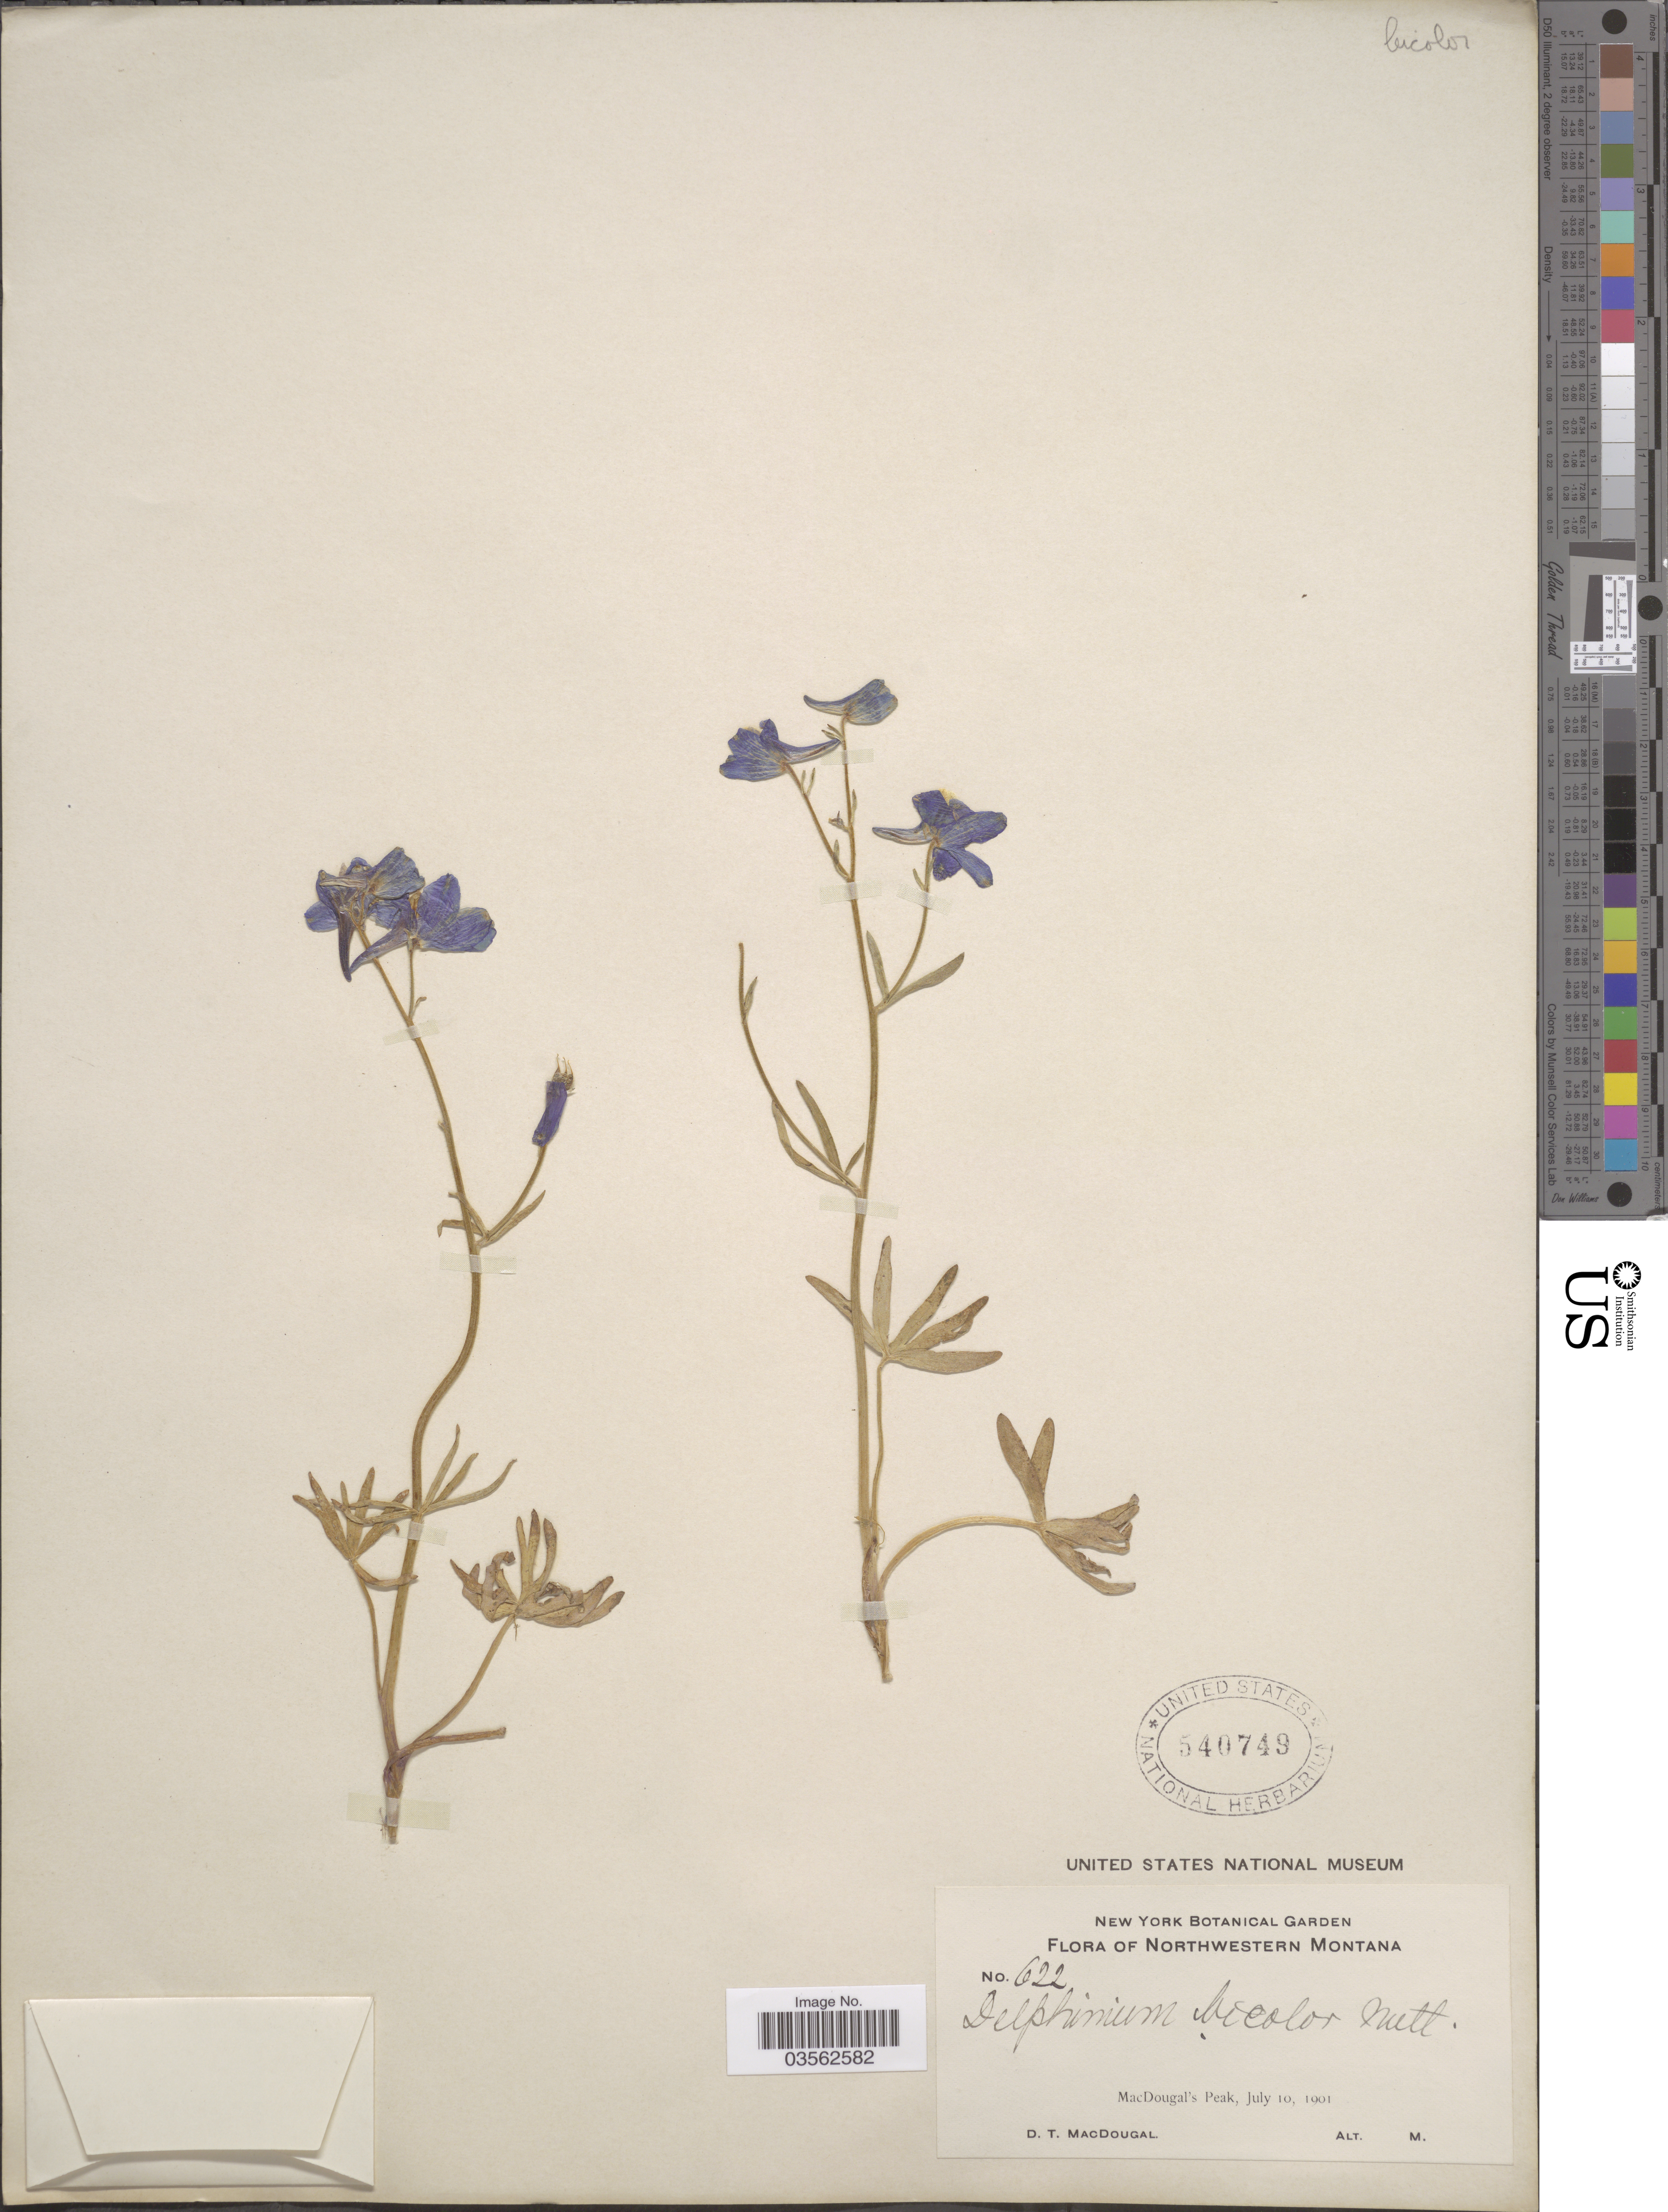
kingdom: Plantae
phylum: Tracheophyta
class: Magnoliopsida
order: Ranunculales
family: Ranunculaceae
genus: Delphinium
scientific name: Delphinium bicolor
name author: Nutt.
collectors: D. T. MacDougal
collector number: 622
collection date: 1901-07-10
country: United States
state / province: Montana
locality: Northwestern Montana. MacDougal's Peak.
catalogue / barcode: US 540749